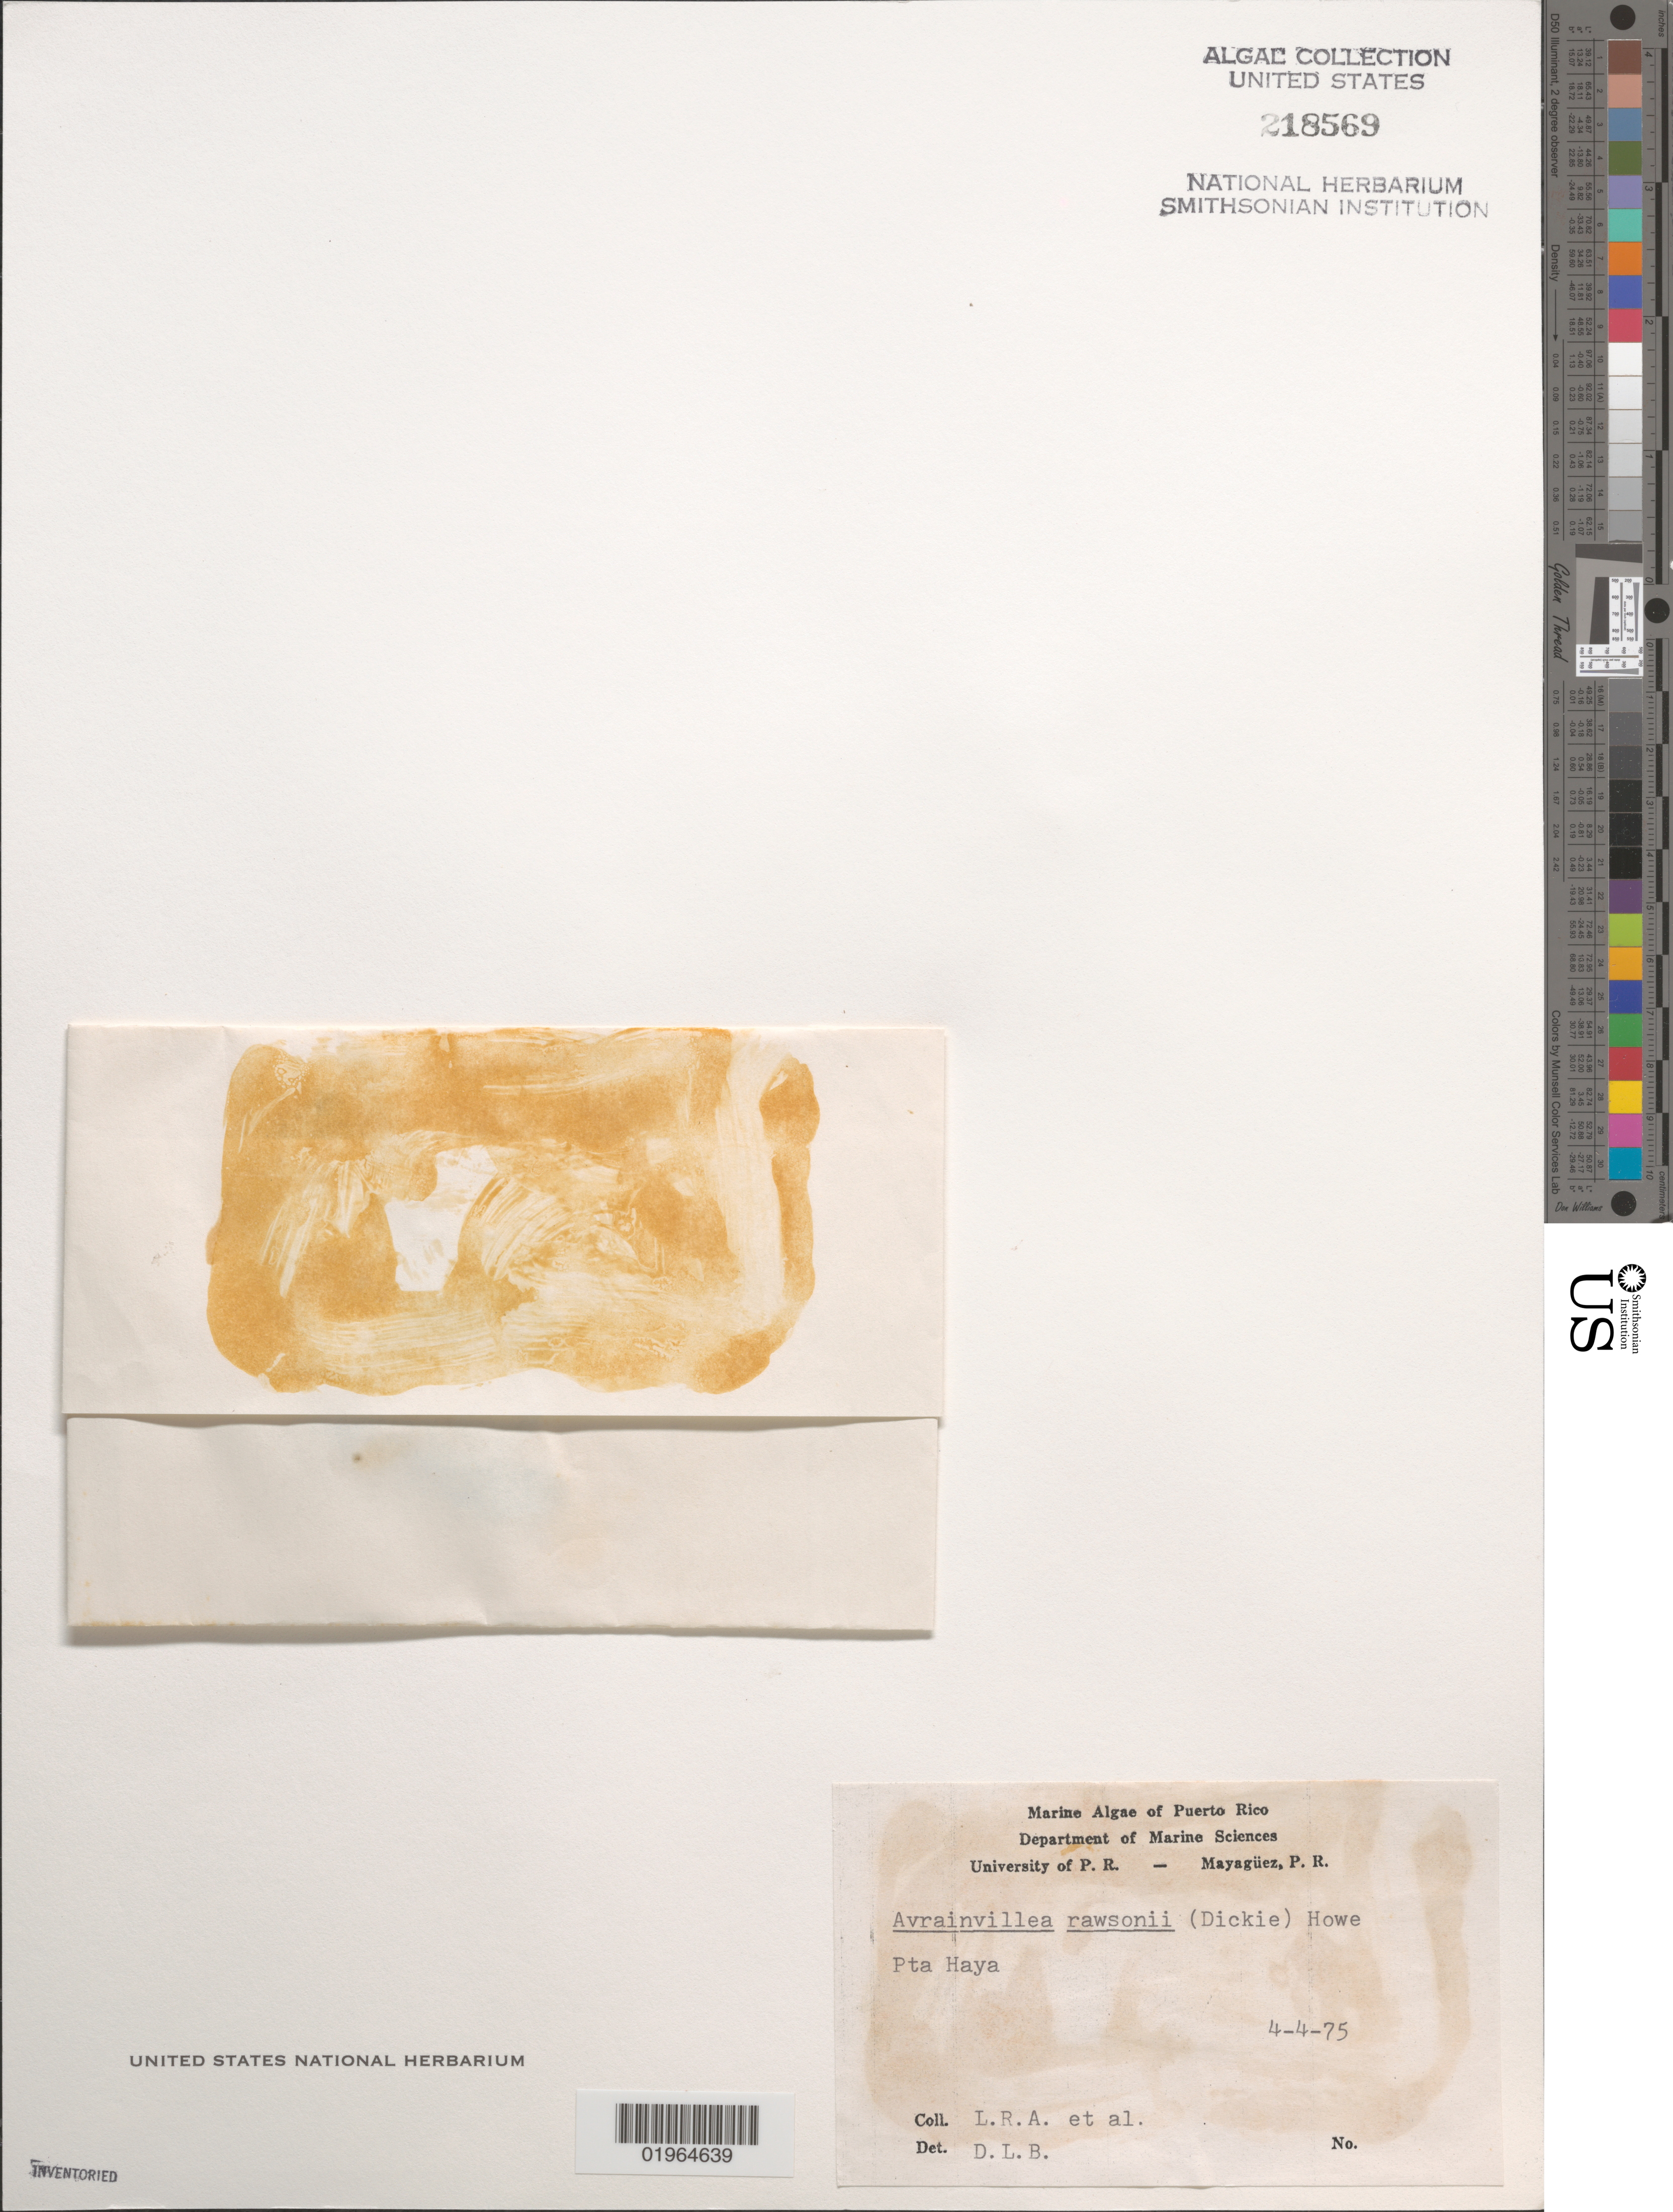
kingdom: Plantae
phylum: Chlorophyta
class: Ulvophyceae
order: Bryopsidales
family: Dichotomosiphonaceae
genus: Avrainvillea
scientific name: Avrainvillea rawsonii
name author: (Dickie) M. Howe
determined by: Ballantine, D. L.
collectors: L. Almodovar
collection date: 1975-04-04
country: Puerto Rico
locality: Punta Haya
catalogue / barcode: US 218569